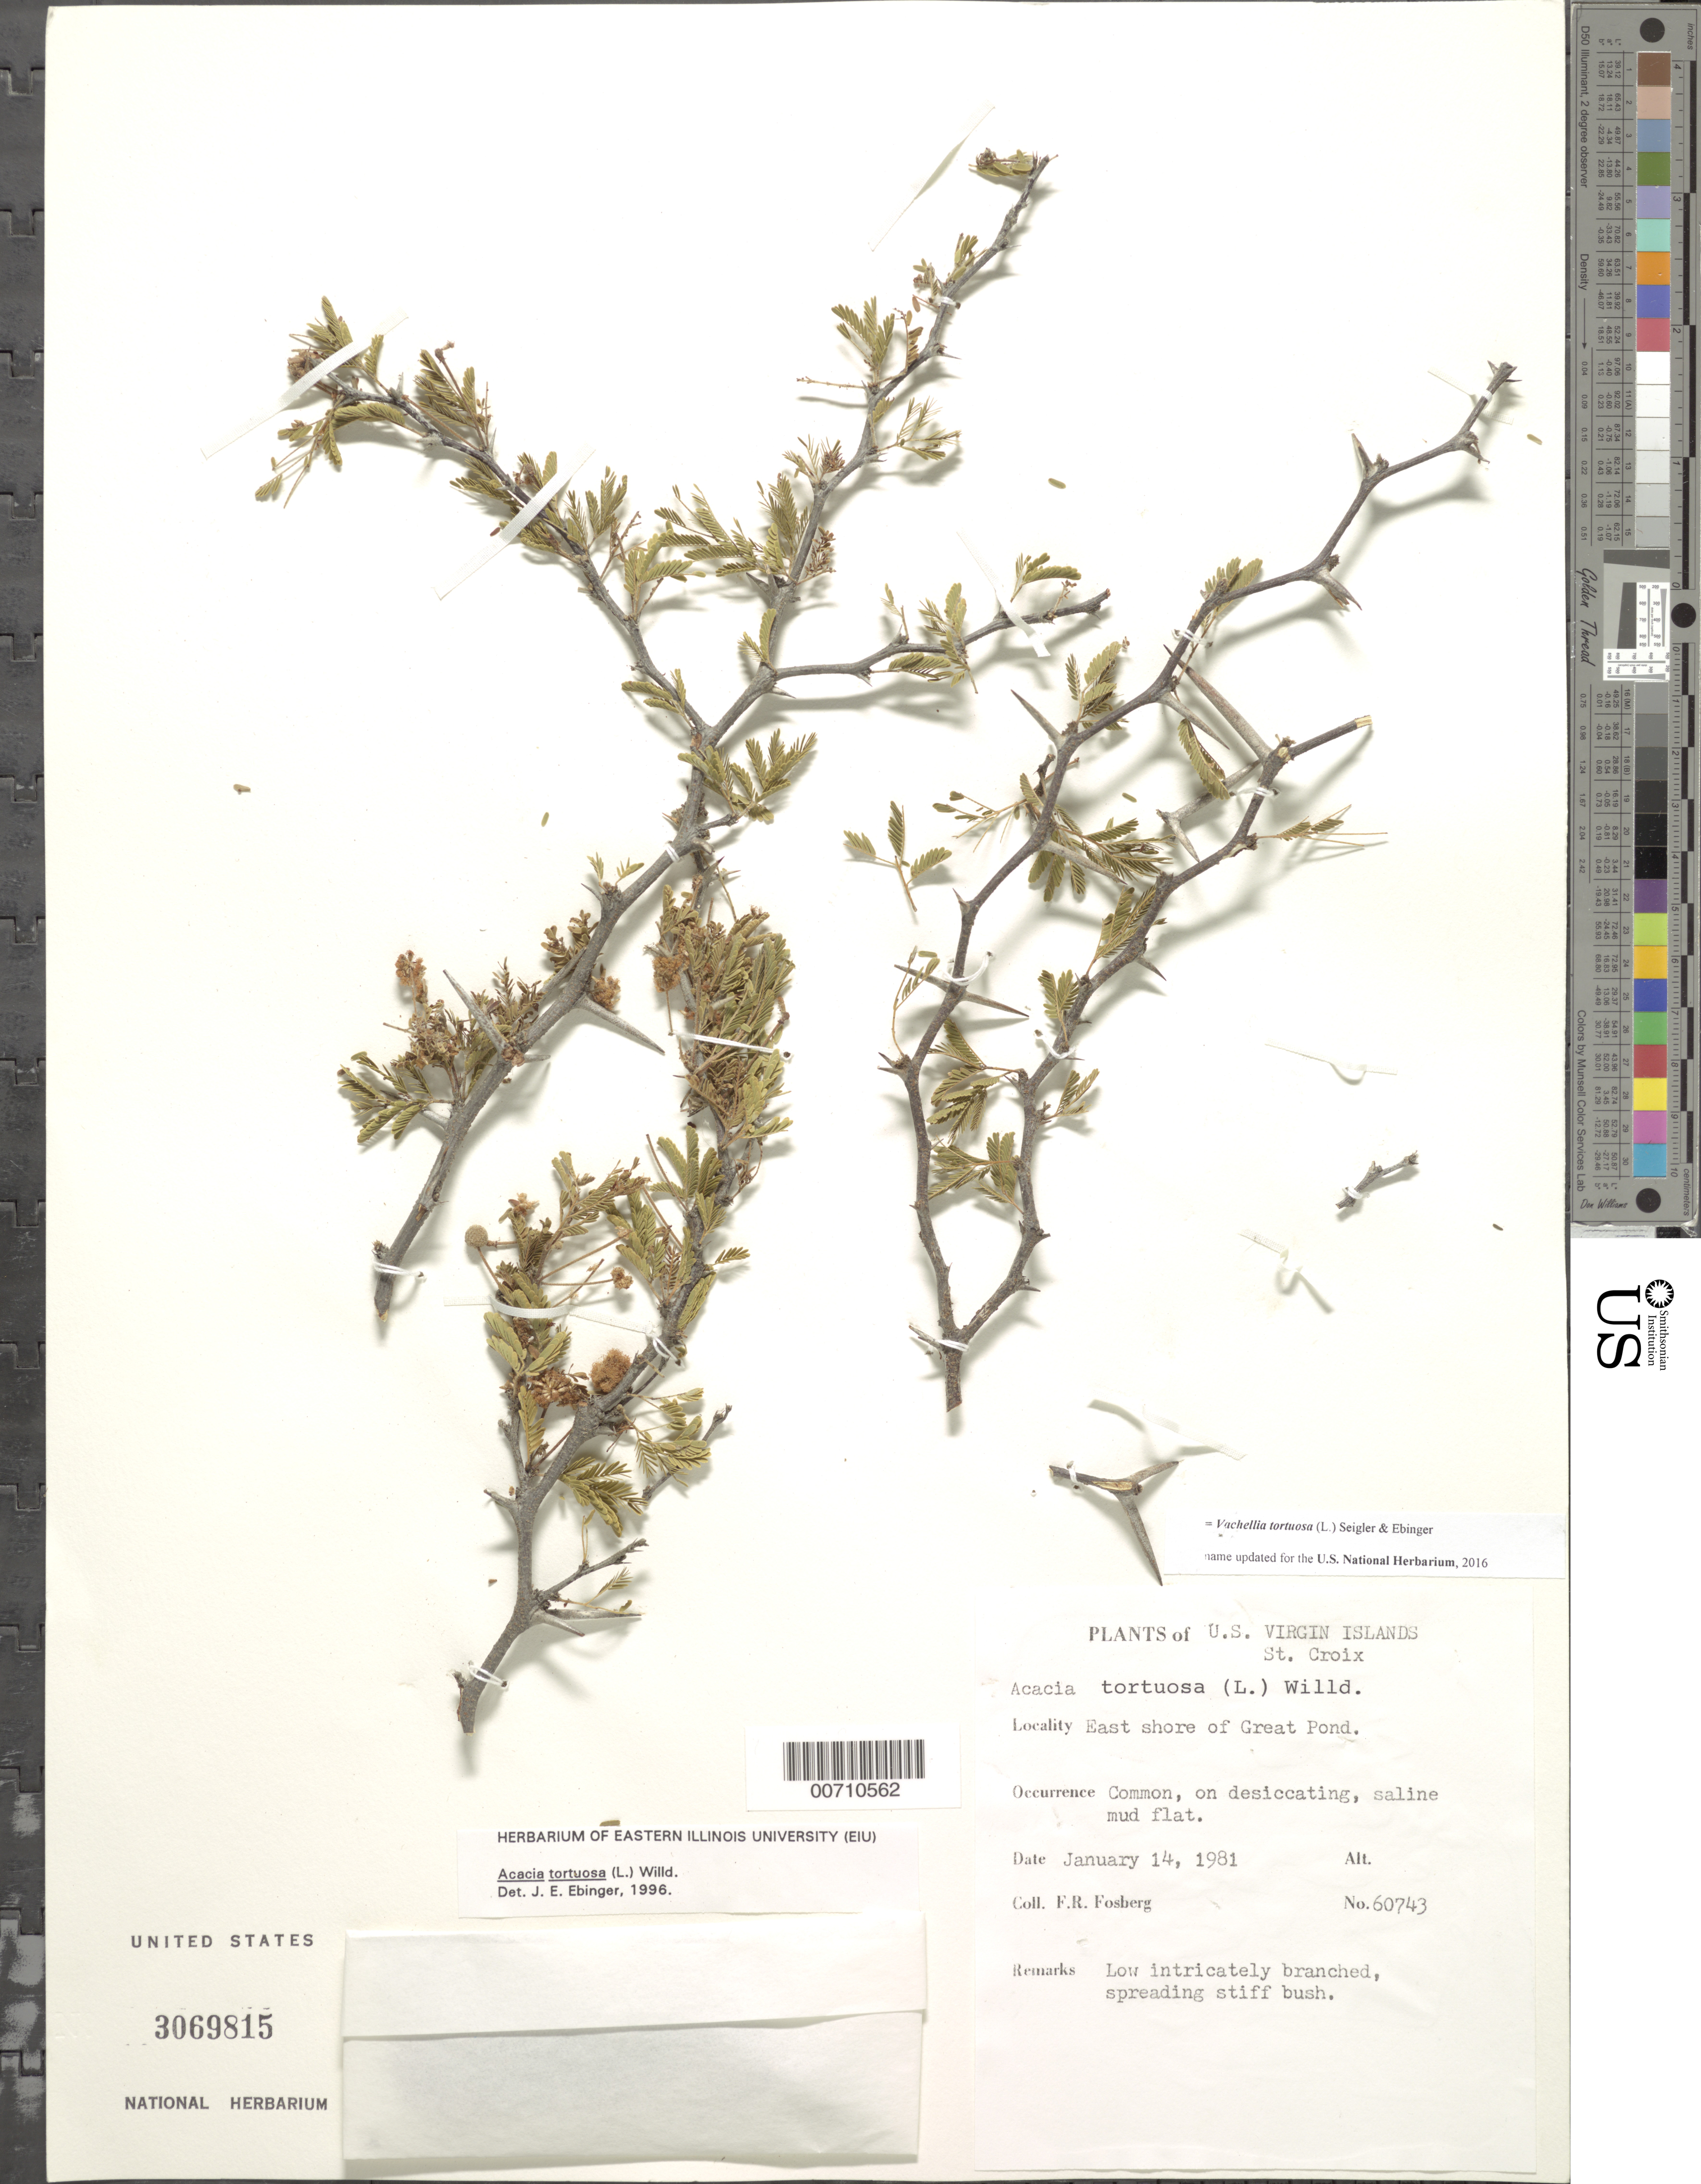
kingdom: Plantae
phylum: Tracheophyta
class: Magnoliopsida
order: Fabales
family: Fabaceae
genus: Vachellia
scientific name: Vachellia tortuosa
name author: (L.) Seigler & Ebinger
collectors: F. R. Fosberg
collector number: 60743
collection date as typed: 14 Jan 1981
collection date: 1981-01-14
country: U.S. Virgin Islands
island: St. Croix Island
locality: Great Pond, E shore of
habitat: On desiccating, saline mud flat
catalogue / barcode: US 3069815